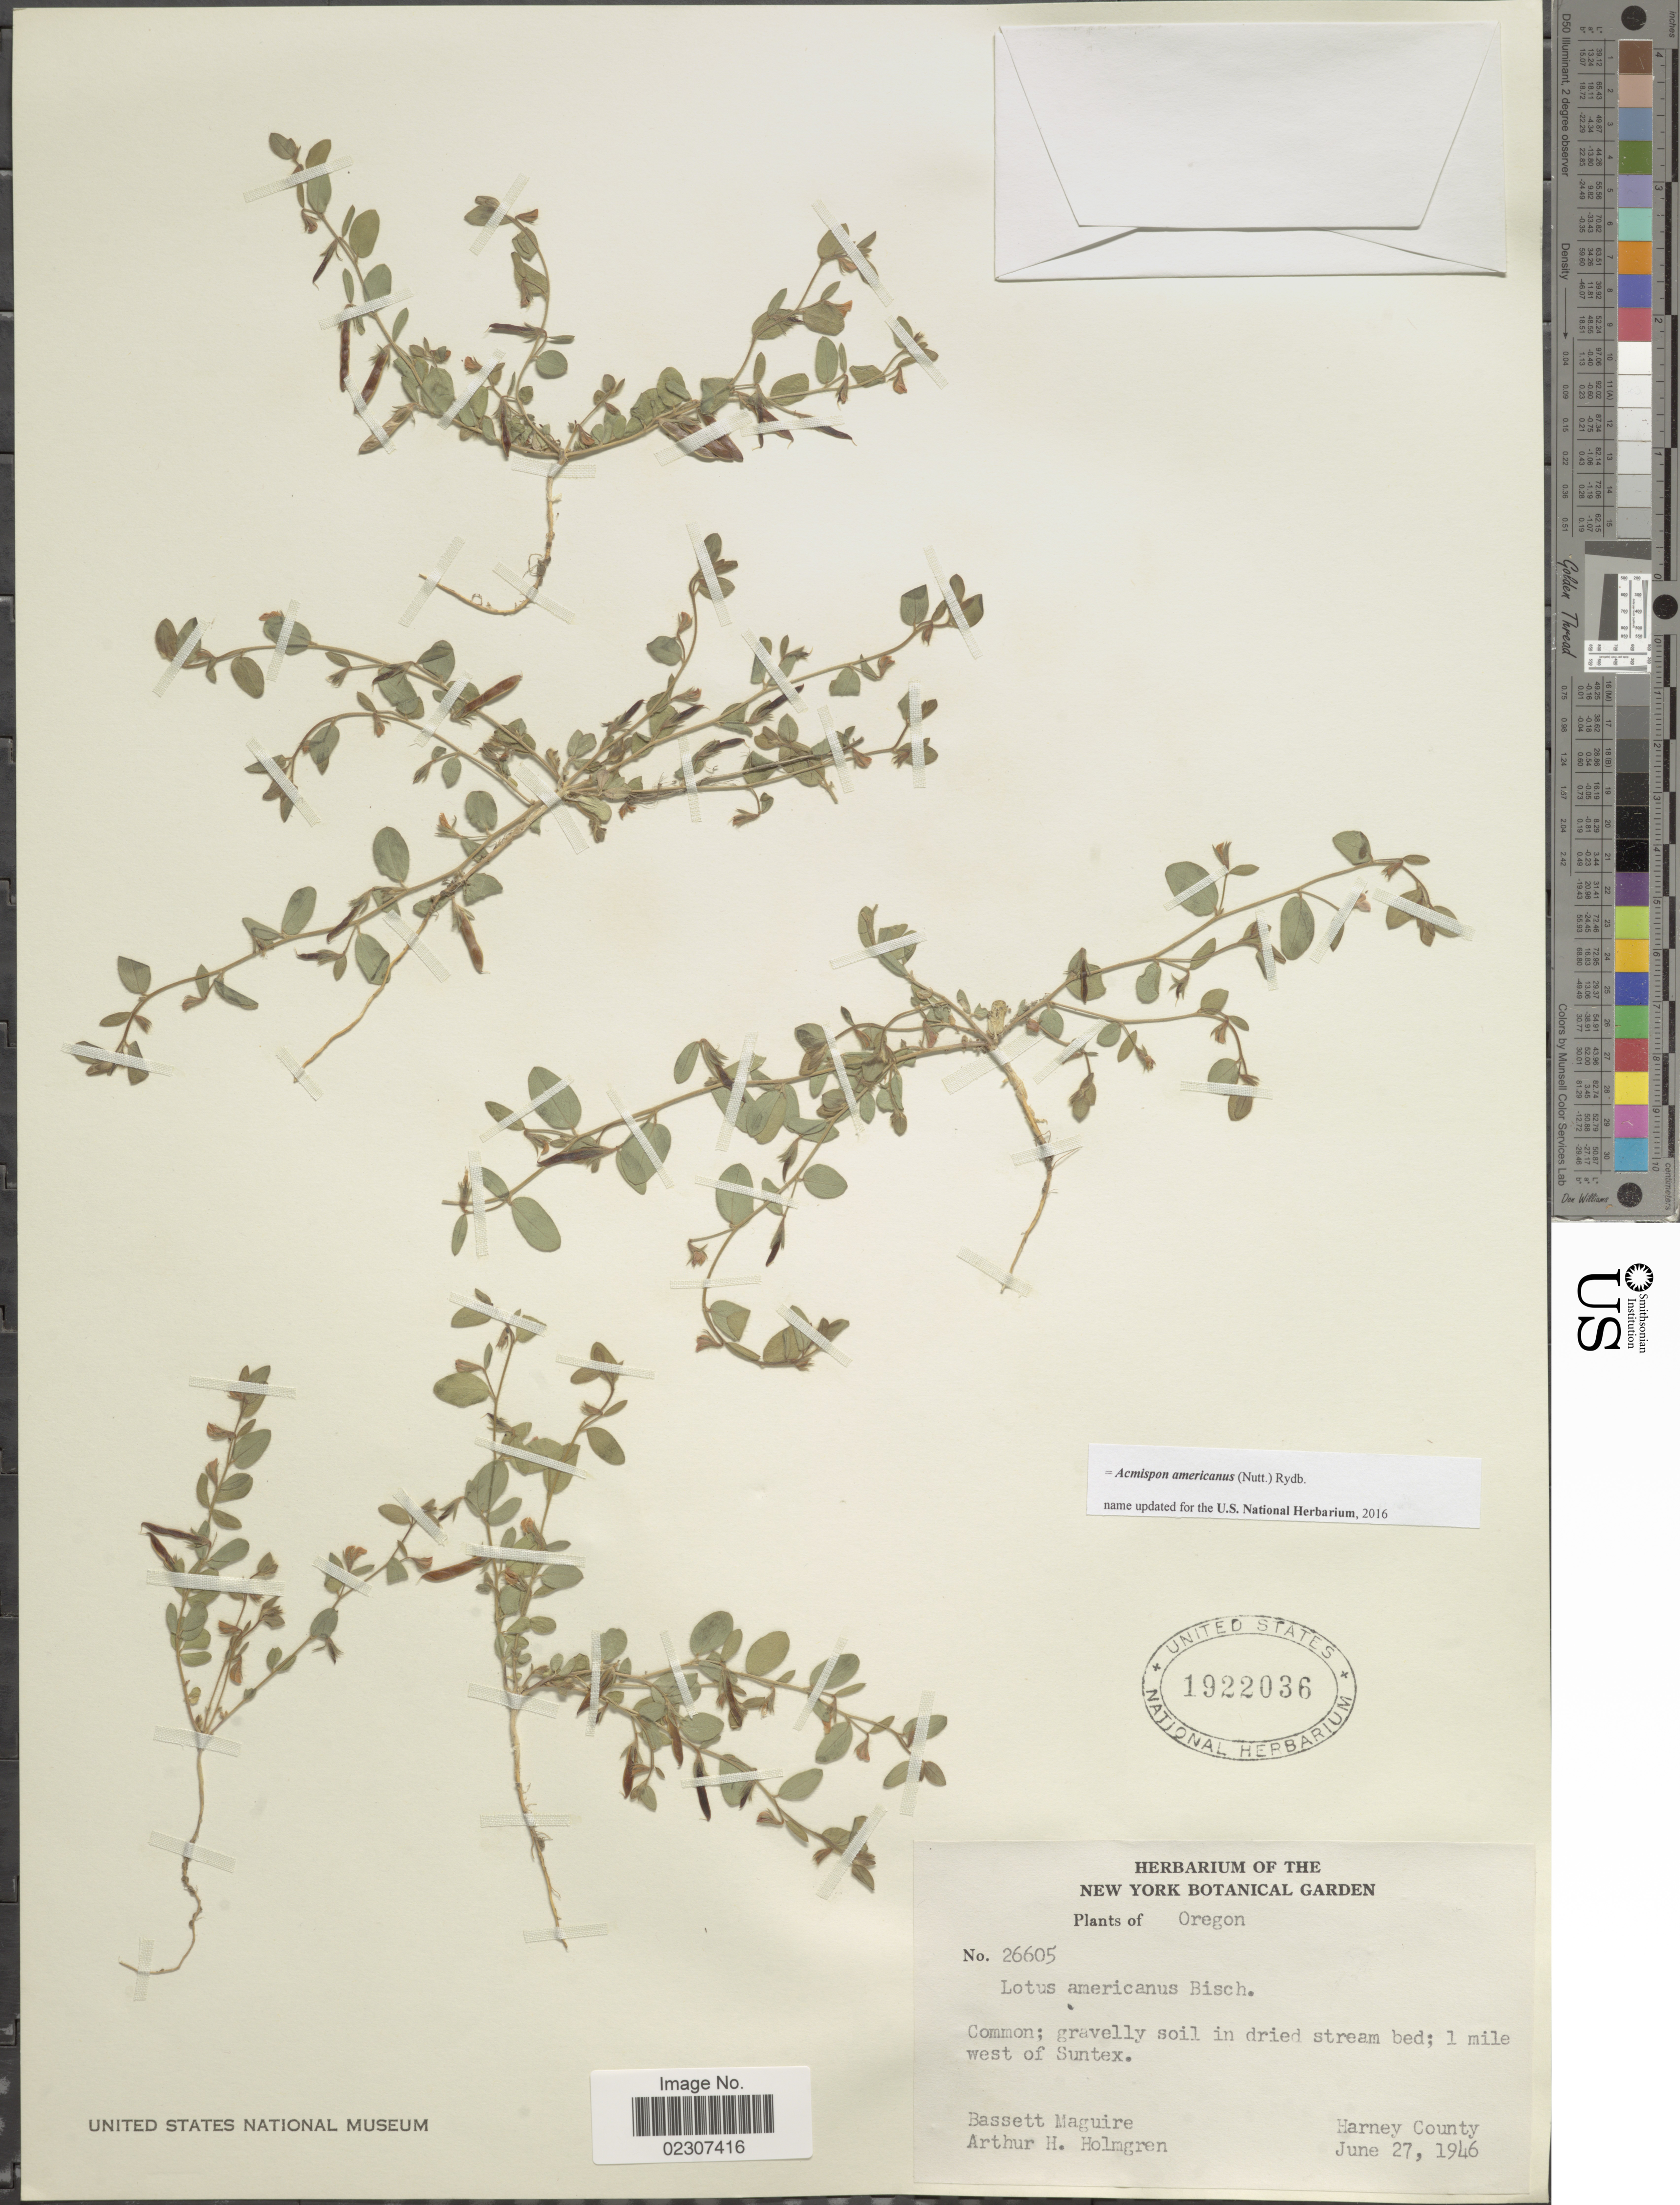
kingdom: Plantae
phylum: Tracheophyta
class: Magnoliopsida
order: Fabales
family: Fabaceae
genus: Acmispon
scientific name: Acmispon americanus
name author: (Nutt.) Rydb.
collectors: B. Maguire & A. H. Holmgren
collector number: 26605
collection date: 1946-06-27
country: United States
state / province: Oregon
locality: Oregon, 1 mile west of Suntex.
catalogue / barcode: US 1922036